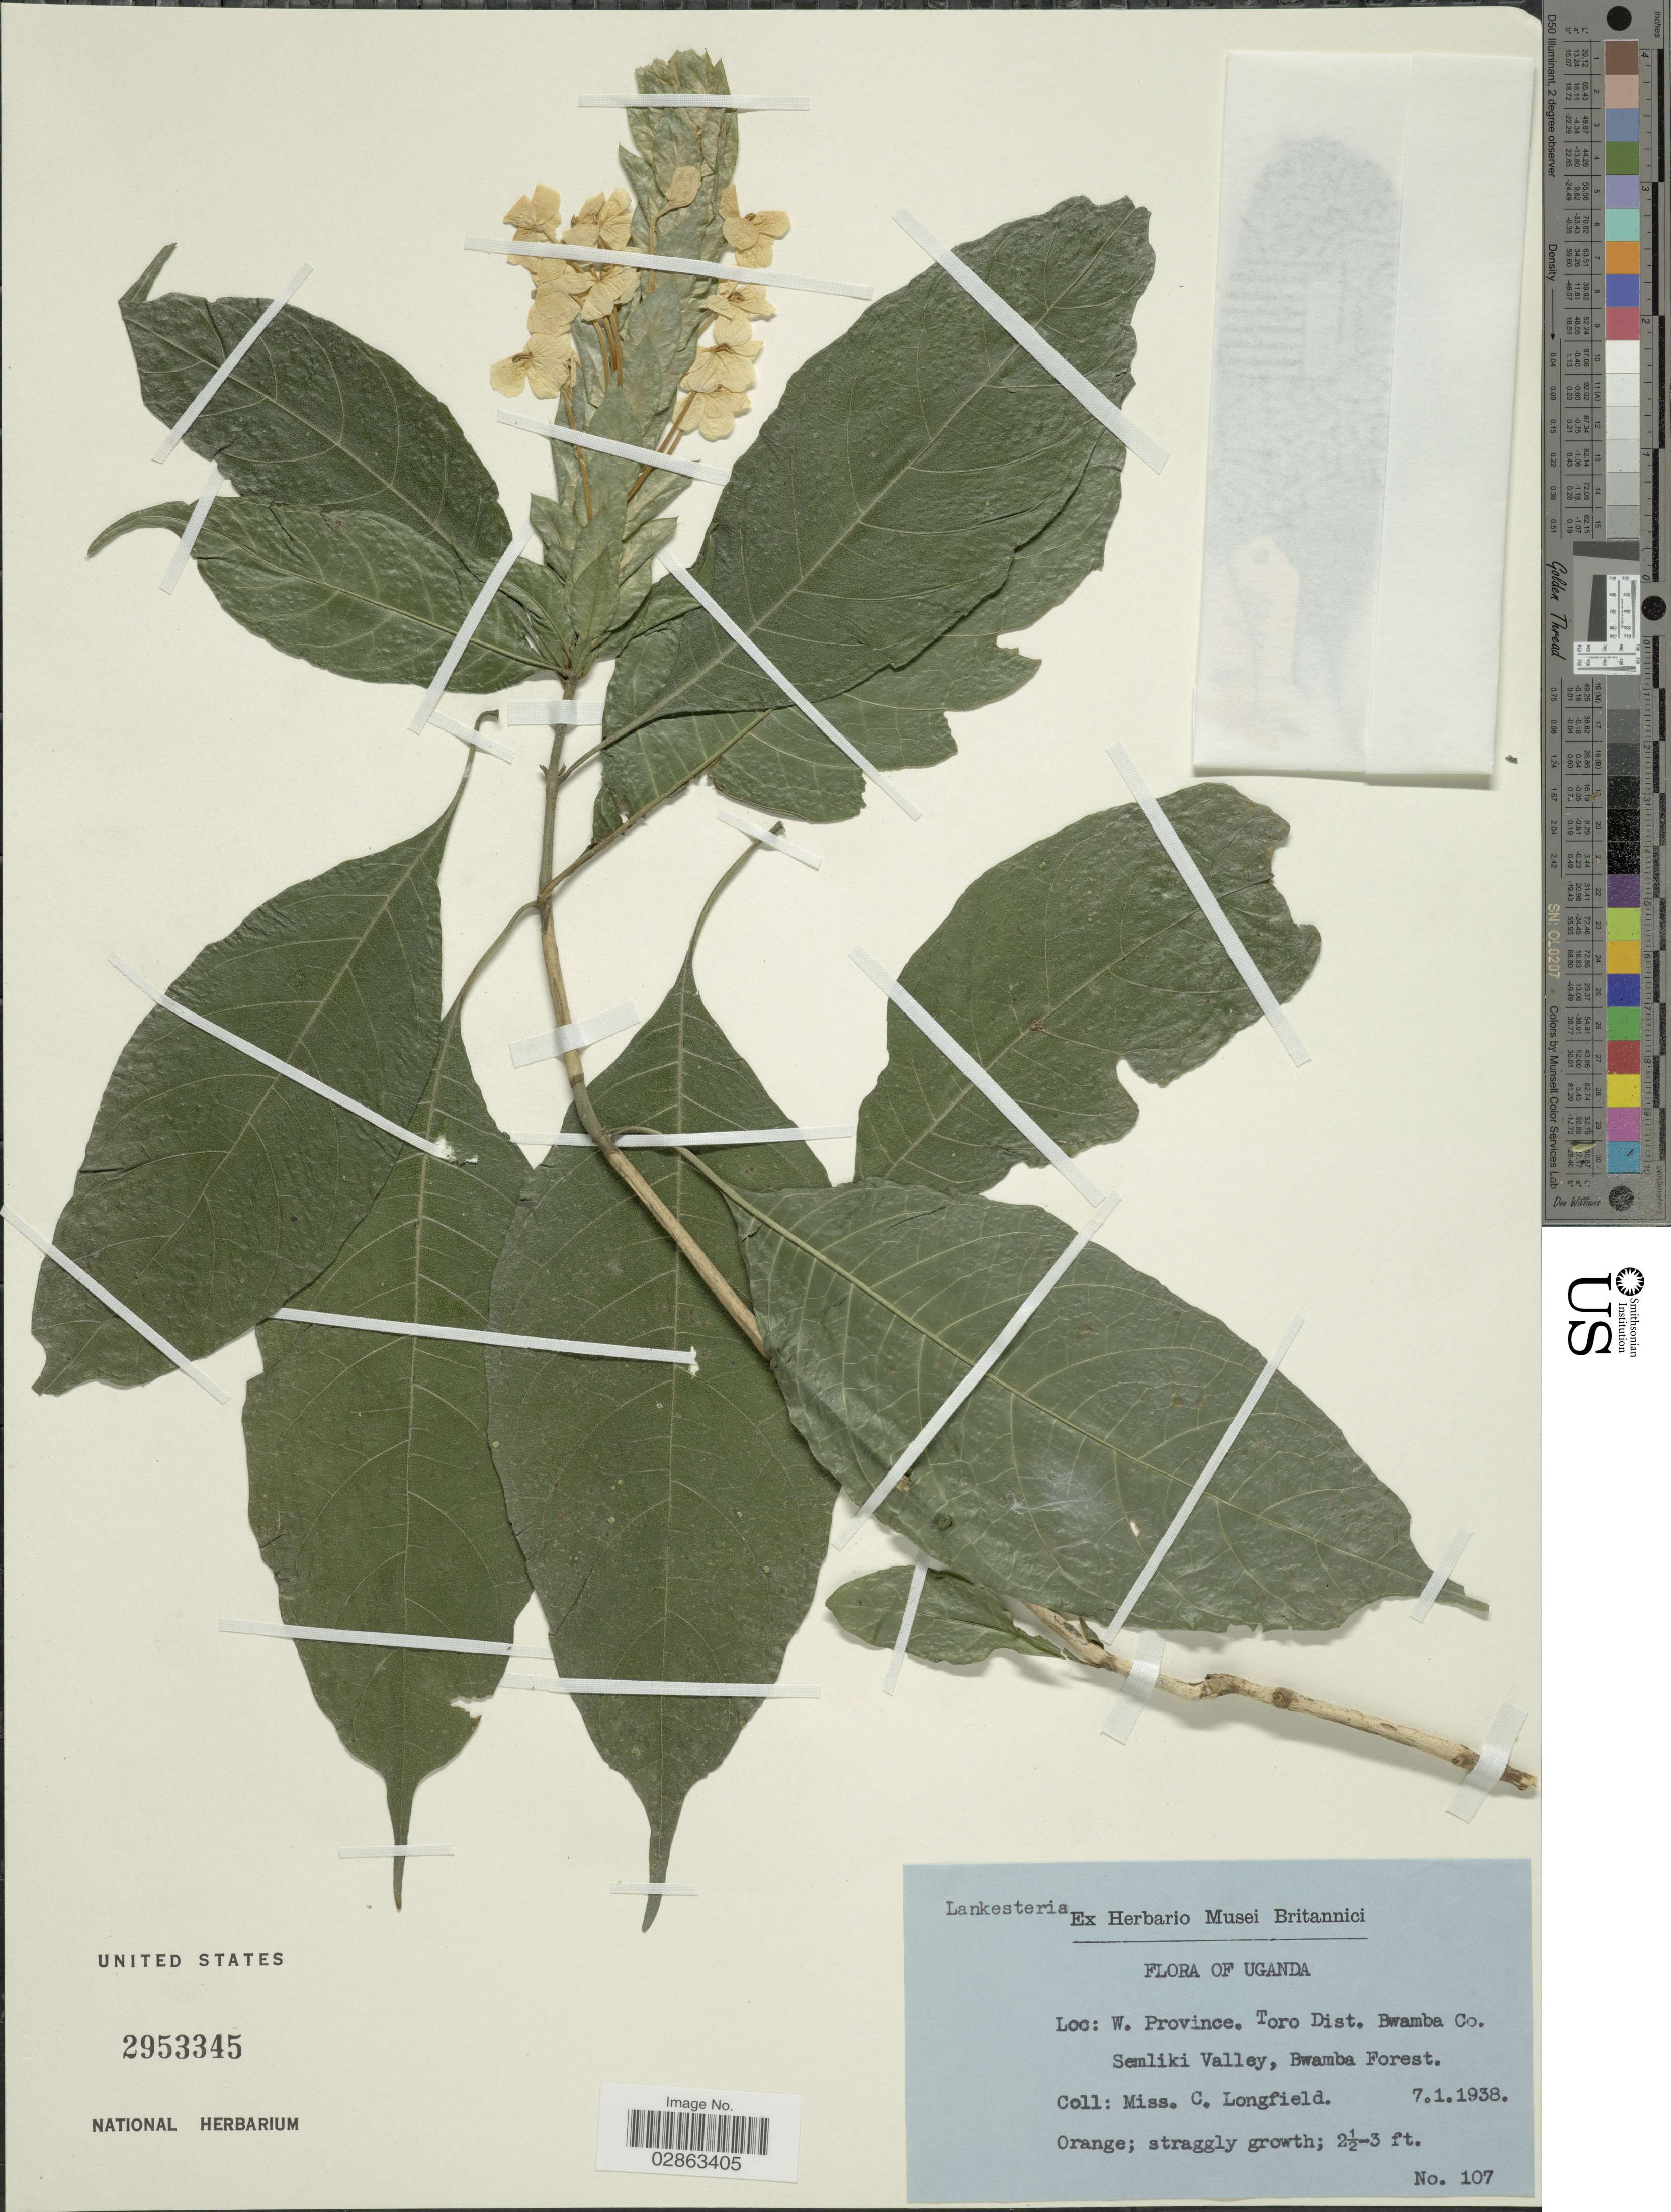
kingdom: Plantae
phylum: Tracheophyta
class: Magnoliopsida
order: Lamiales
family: Acanthaceae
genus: Lankesteria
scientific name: Lankesteria elegans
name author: (P. Beauv.) T. Anderson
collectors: C. Longfield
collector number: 107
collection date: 1938-01-07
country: Uganda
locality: W. Province. Toro Dist. Bwamba Co. Semliki Valley, Bwamba Forest.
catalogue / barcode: US 2953345